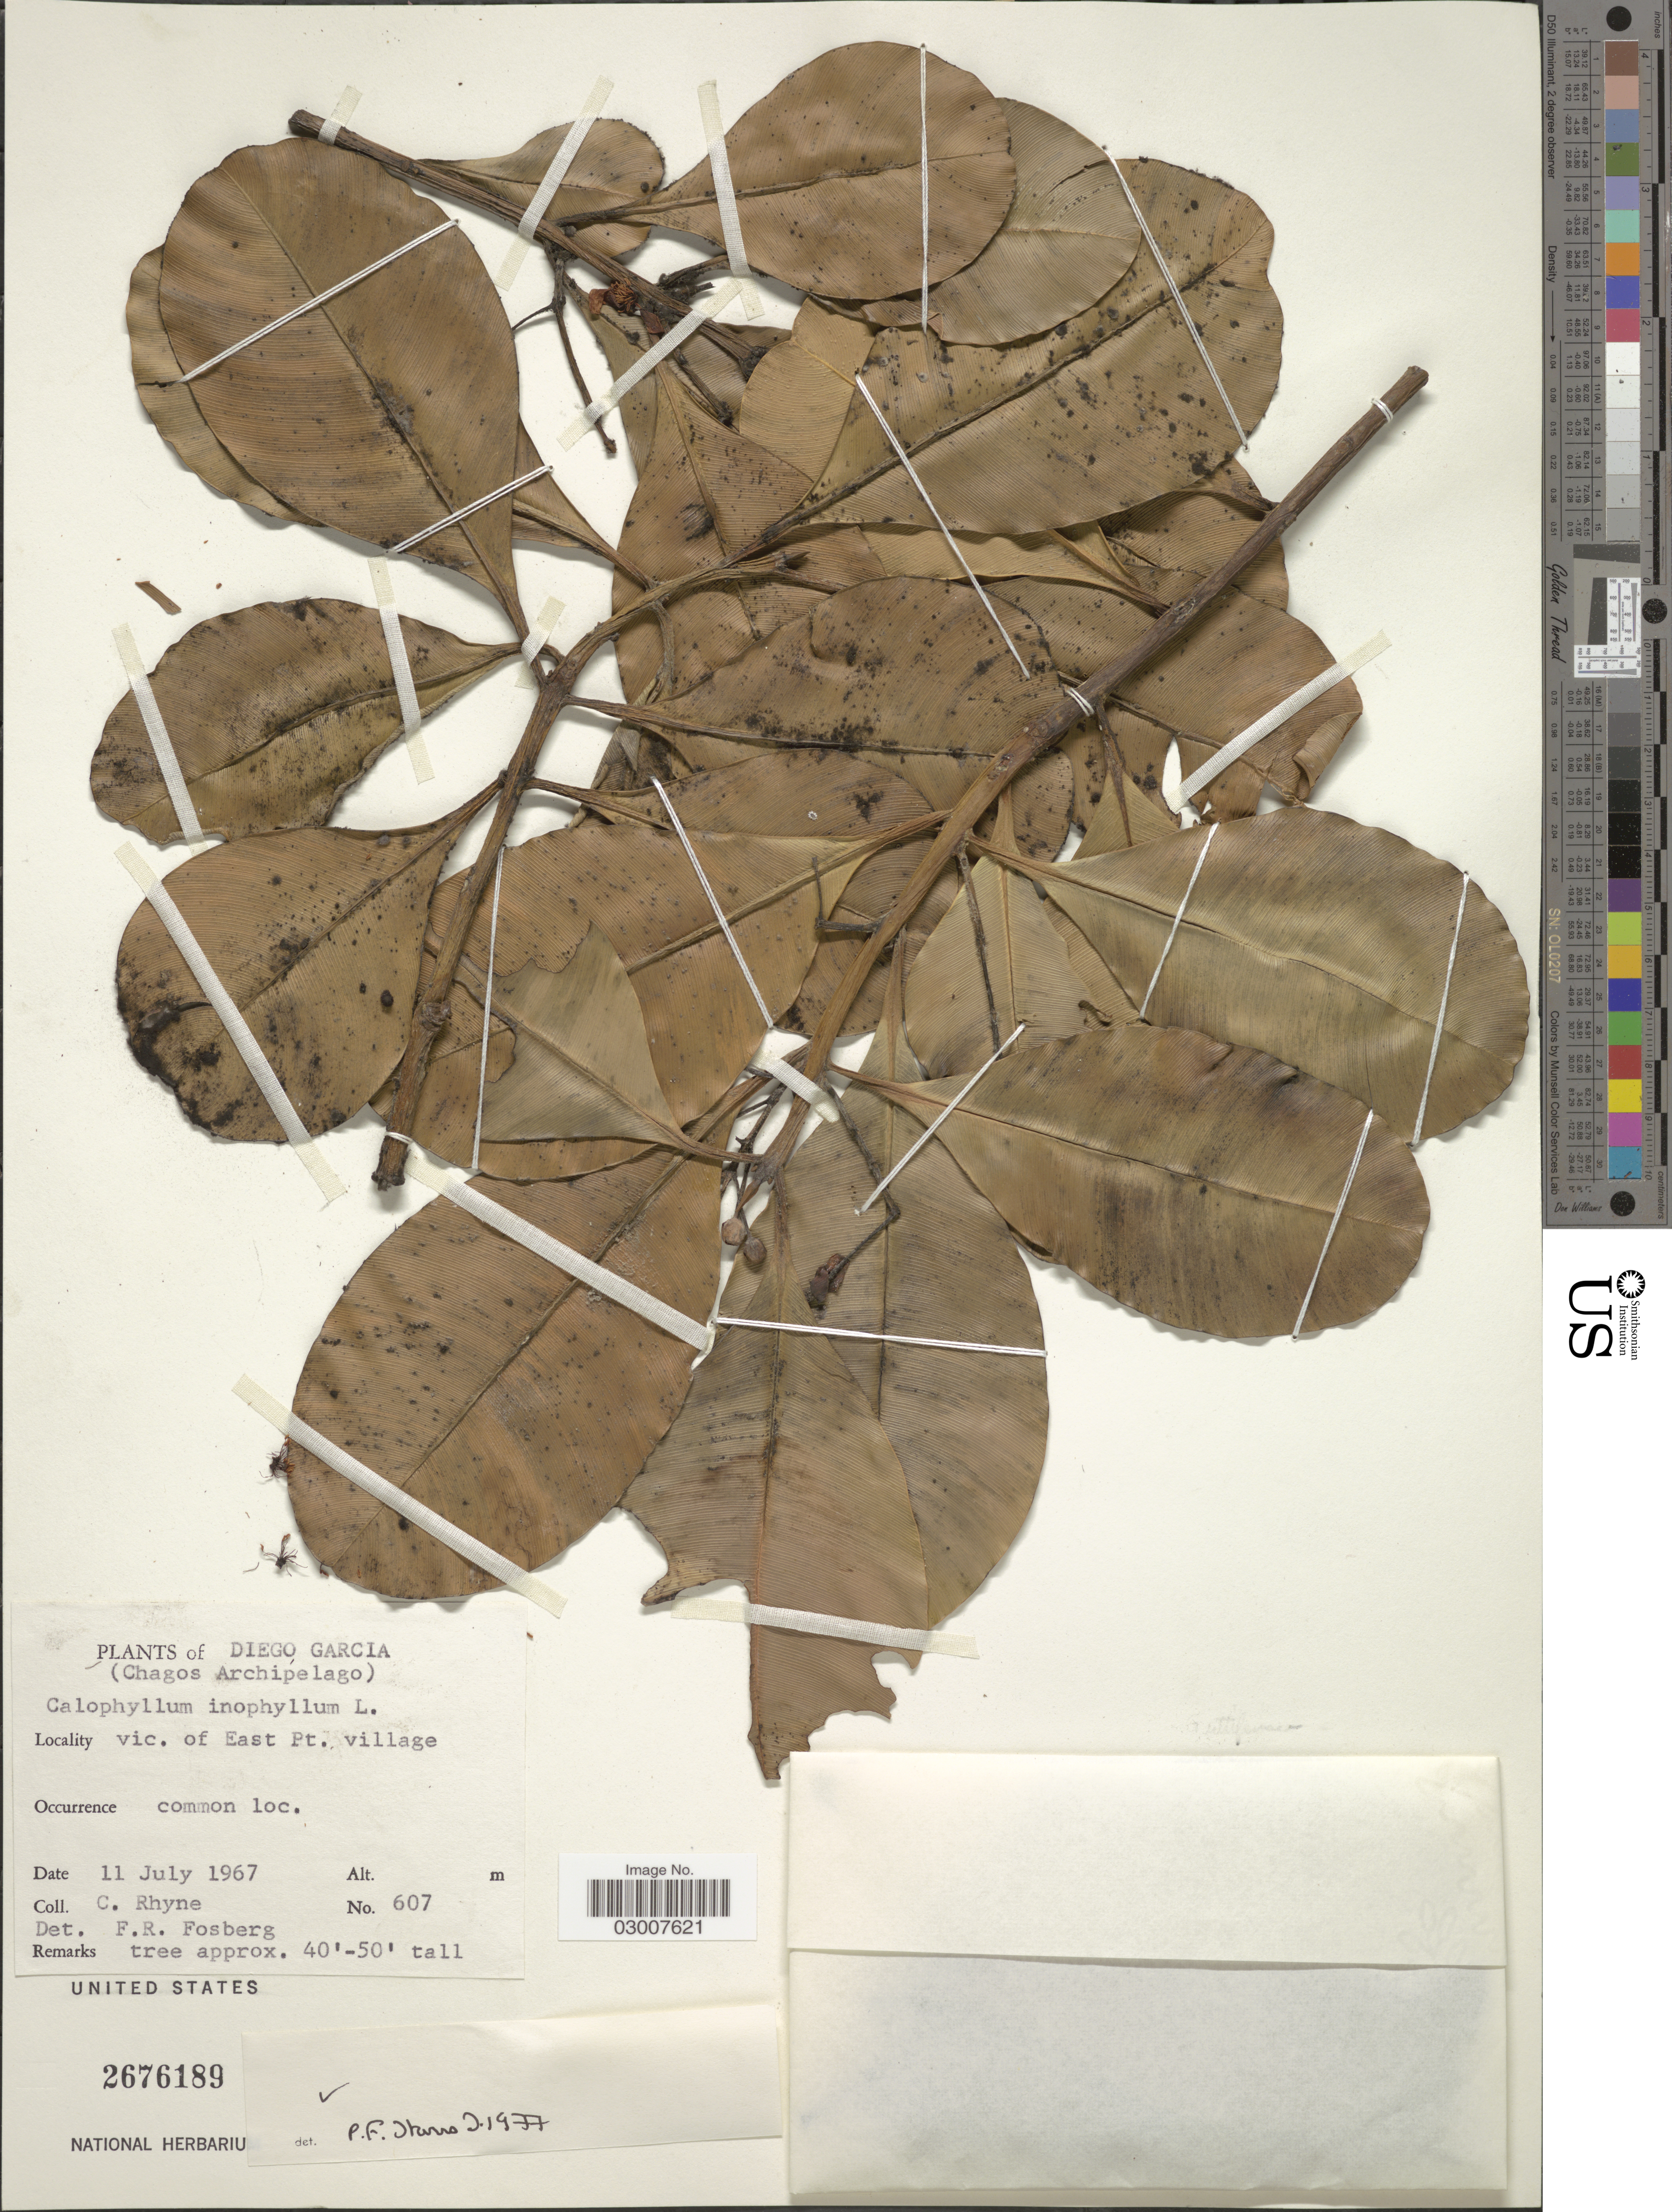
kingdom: Plantae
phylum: Tracheophyta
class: Magnoliopsida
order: Malpighiales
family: Calophyllaceae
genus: Calophyllum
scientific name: Calophyllum inophyllum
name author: L.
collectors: C. Rhyne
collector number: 607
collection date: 1967-07-11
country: British Indian Ocean Territory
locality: Diego Garcia (Chagos Archipelago). Vic. of East Pt. village.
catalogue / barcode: US 2676189